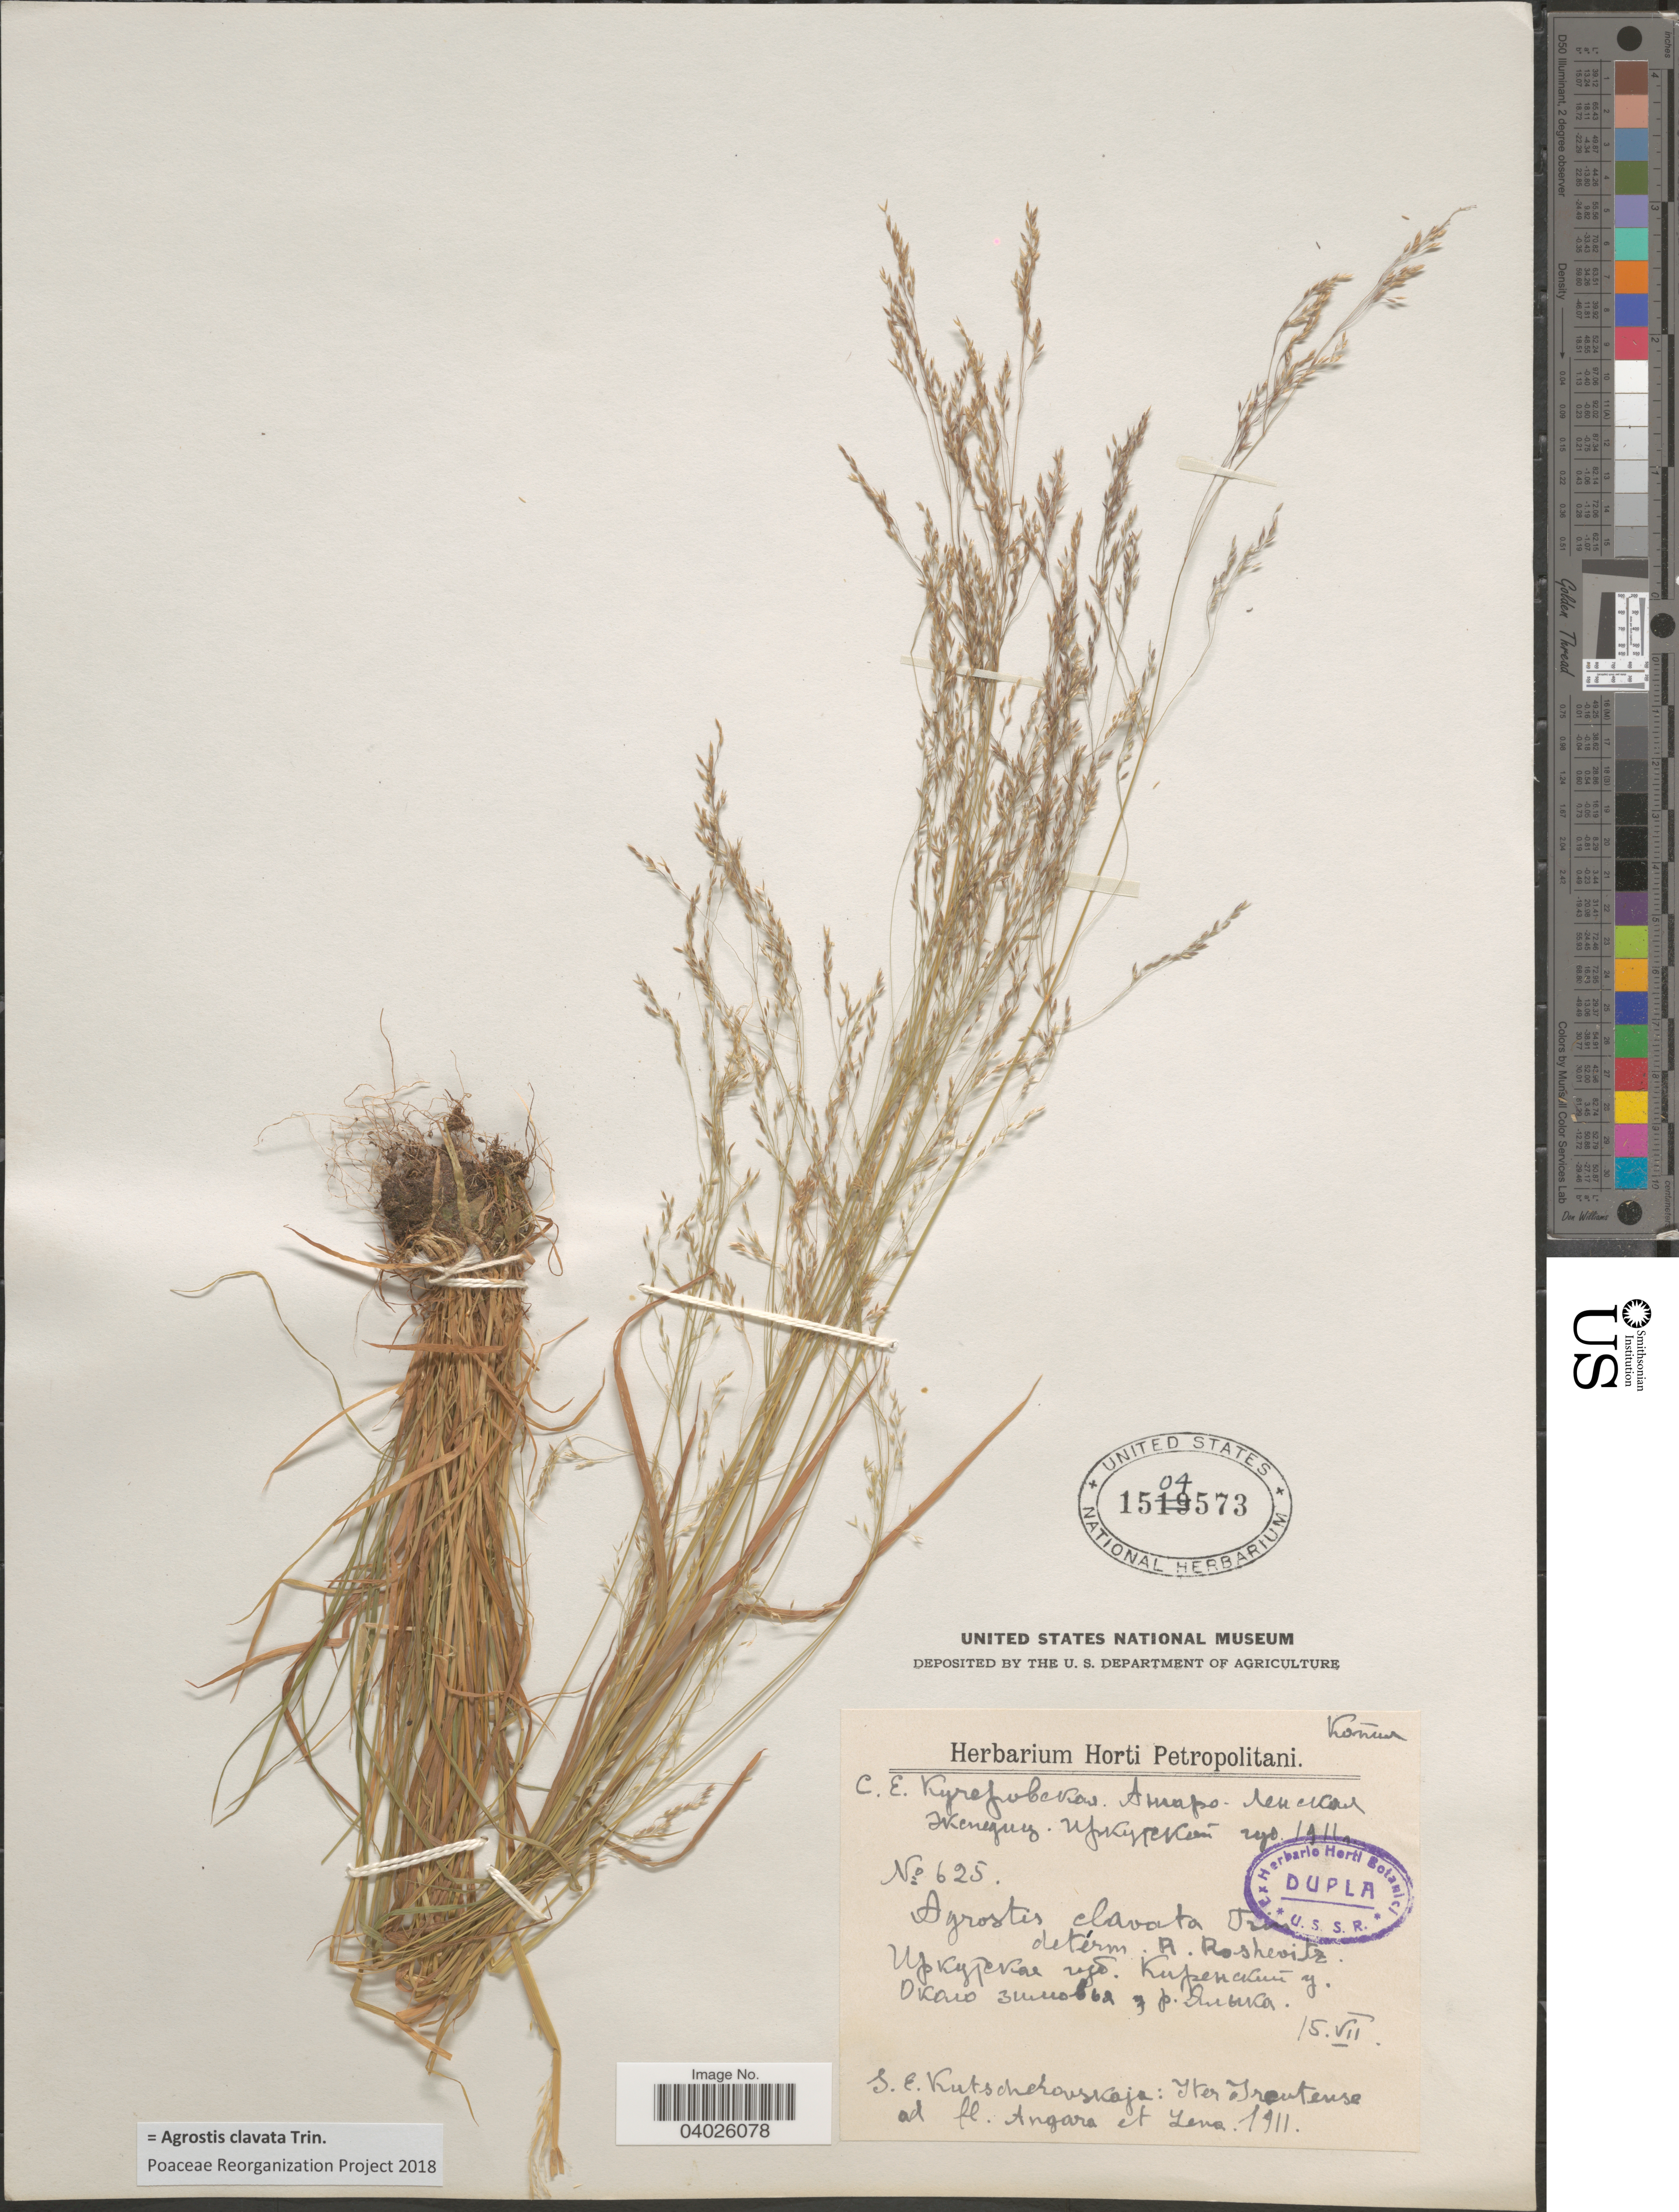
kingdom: Plantae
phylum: Tracheophyta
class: Liliopsida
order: Poales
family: Poaceae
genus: Agrostis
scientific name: Agrostis clavata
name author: Trin.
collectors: S. Kutscherovskaja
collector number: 625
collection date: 1911-07-15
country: Russian Federation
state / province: Irkutsk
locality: Iter Ircutense ad fl. Angara et Lena. District Kirenskiy, near Yalyk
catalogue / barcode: US 1504573